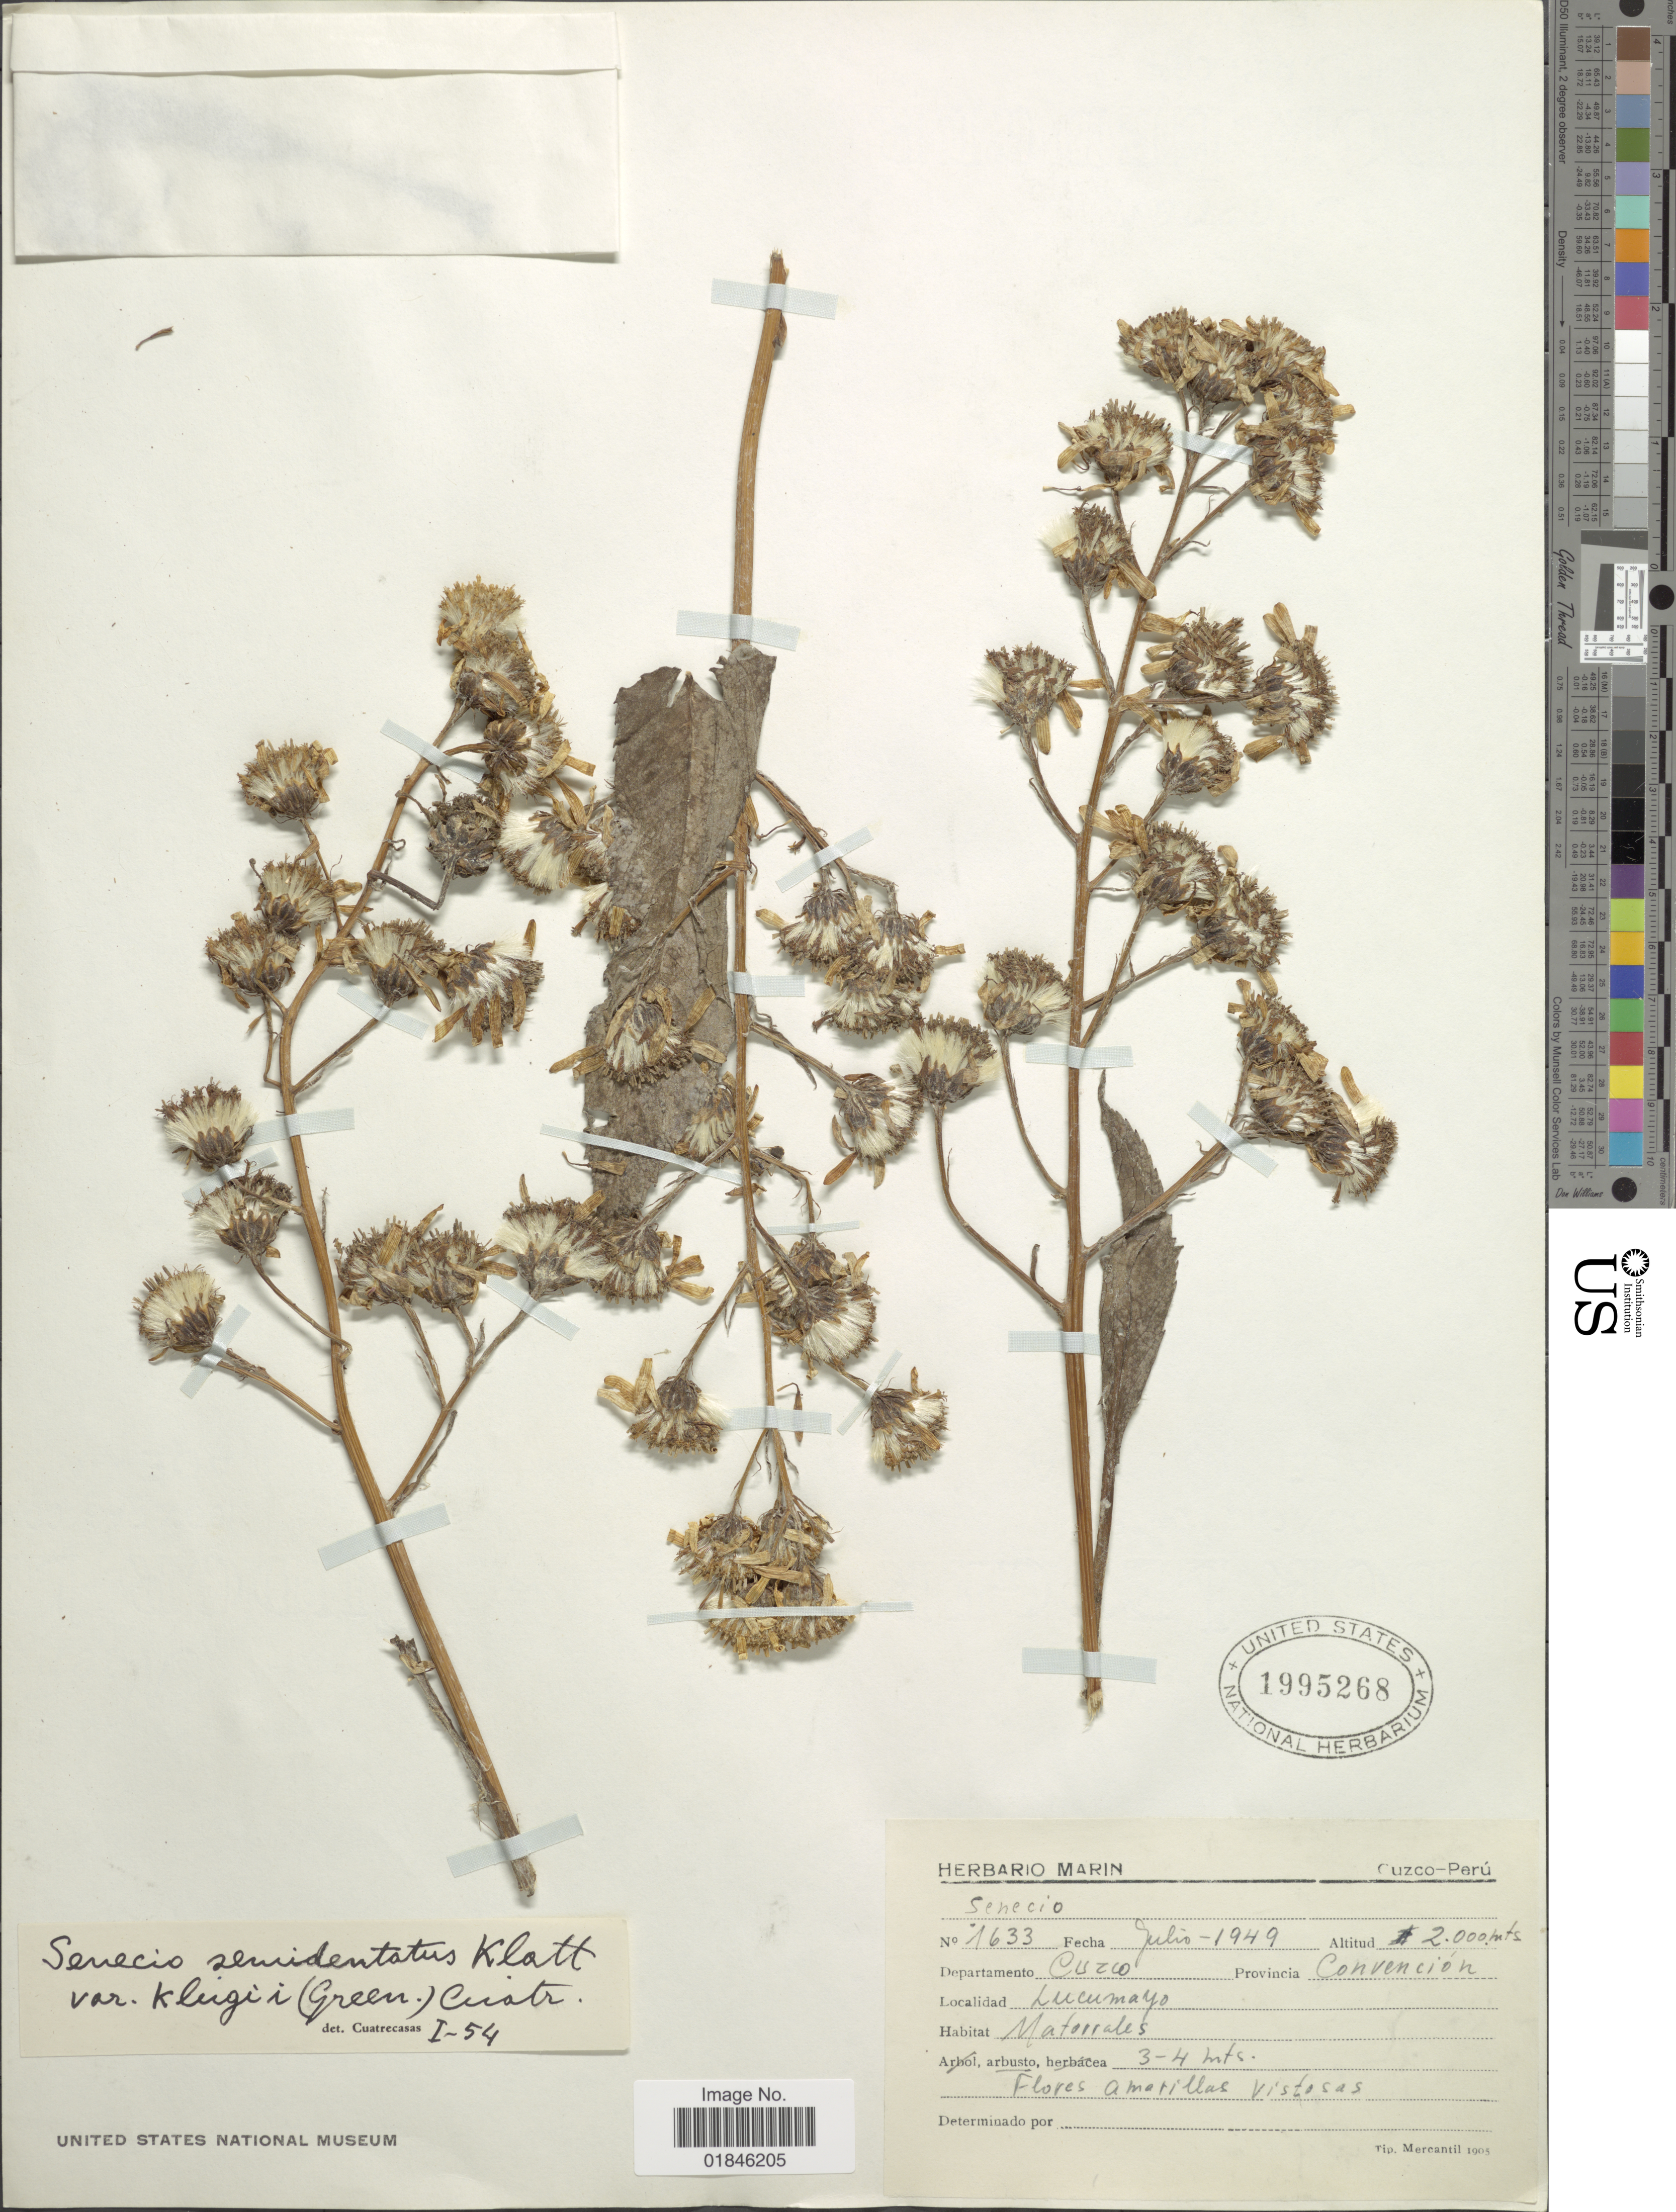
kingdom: Plantae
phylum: Tracheophyta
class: Magnoliopsida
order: Asterales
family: Asteraceae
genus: Pentacalia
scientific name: Pentacalia reflexa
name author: (Kunth) Cuatrec.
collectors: ex herb. Marin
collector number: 1633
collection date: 1949-07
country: Peru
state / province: Cusco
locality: Departamento Cuzco. Provincia Convención. Lucumayo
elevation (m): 2000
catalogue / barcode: US 1995268